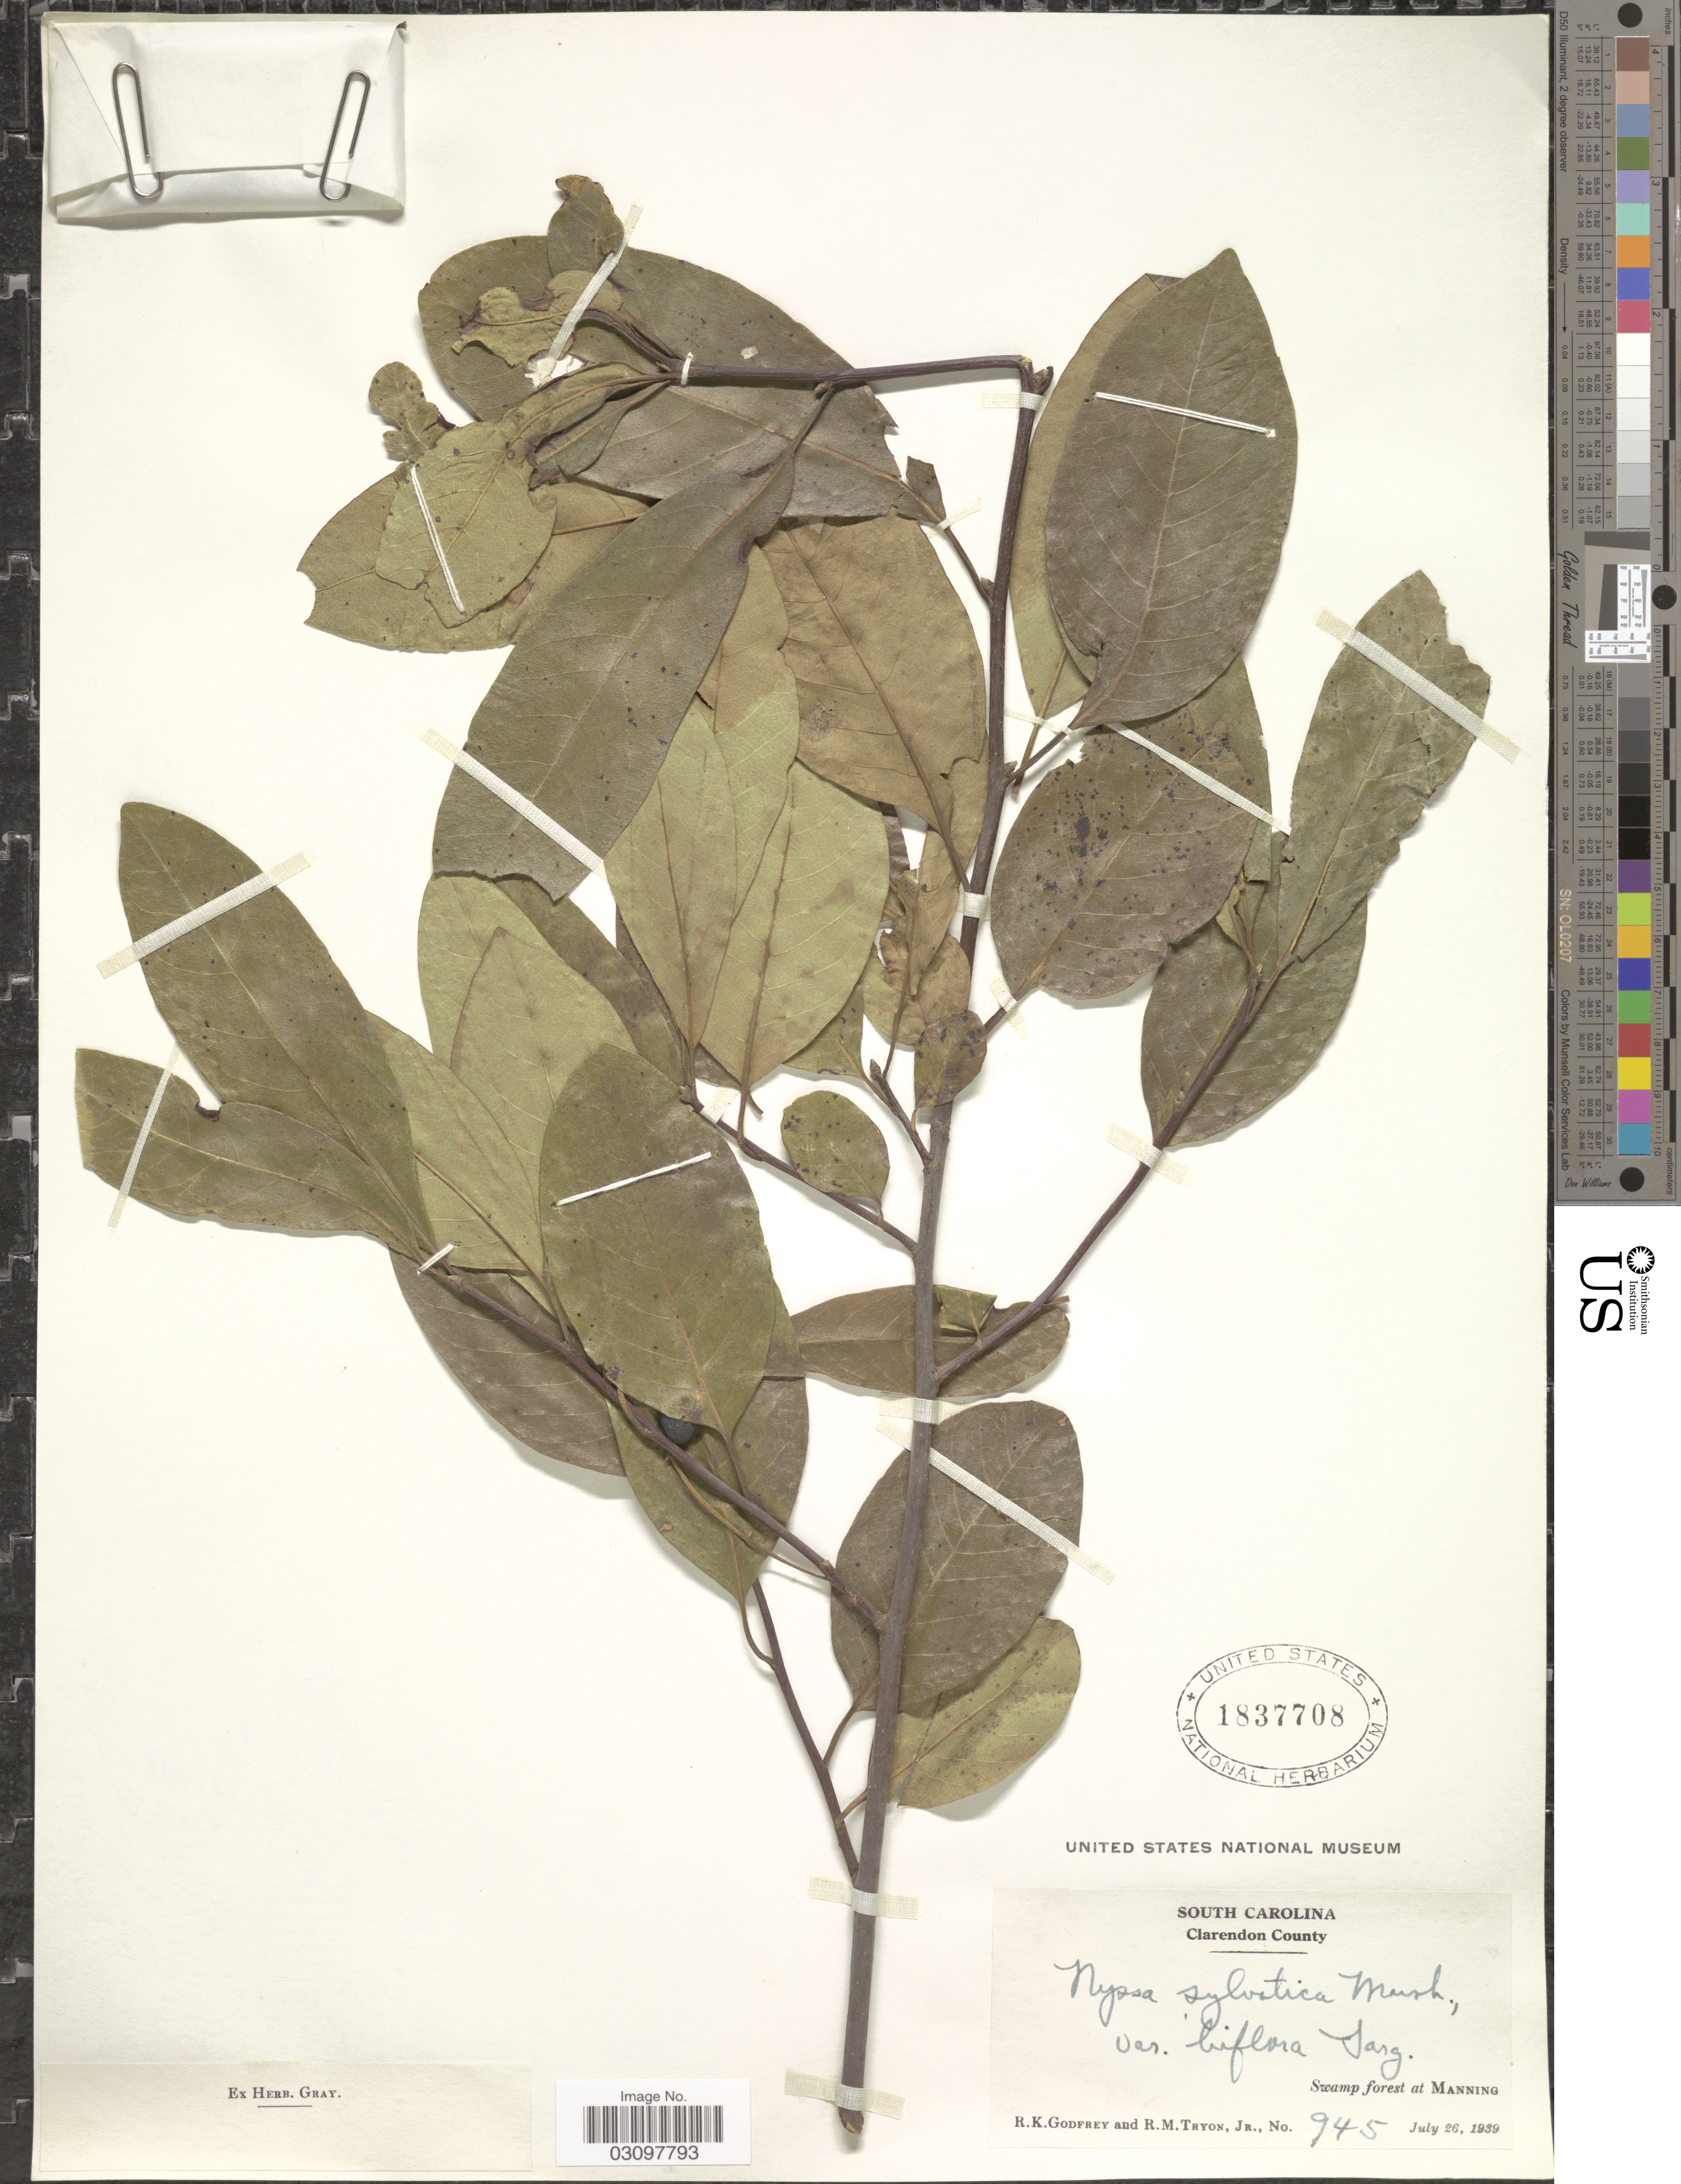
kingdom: Plantae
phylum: Tracheophyta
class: Magnoliopsida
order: Cornales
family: Nyssaceae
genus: Nyssa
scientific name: Nyssa biflora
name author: Walter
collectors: R. K. Godfrey & R. Tryon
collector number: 945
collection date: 1939-07-26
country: United States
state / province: South Carolina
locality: Clarendon County. Swamp forest at Manning.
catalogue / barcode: US 1837708